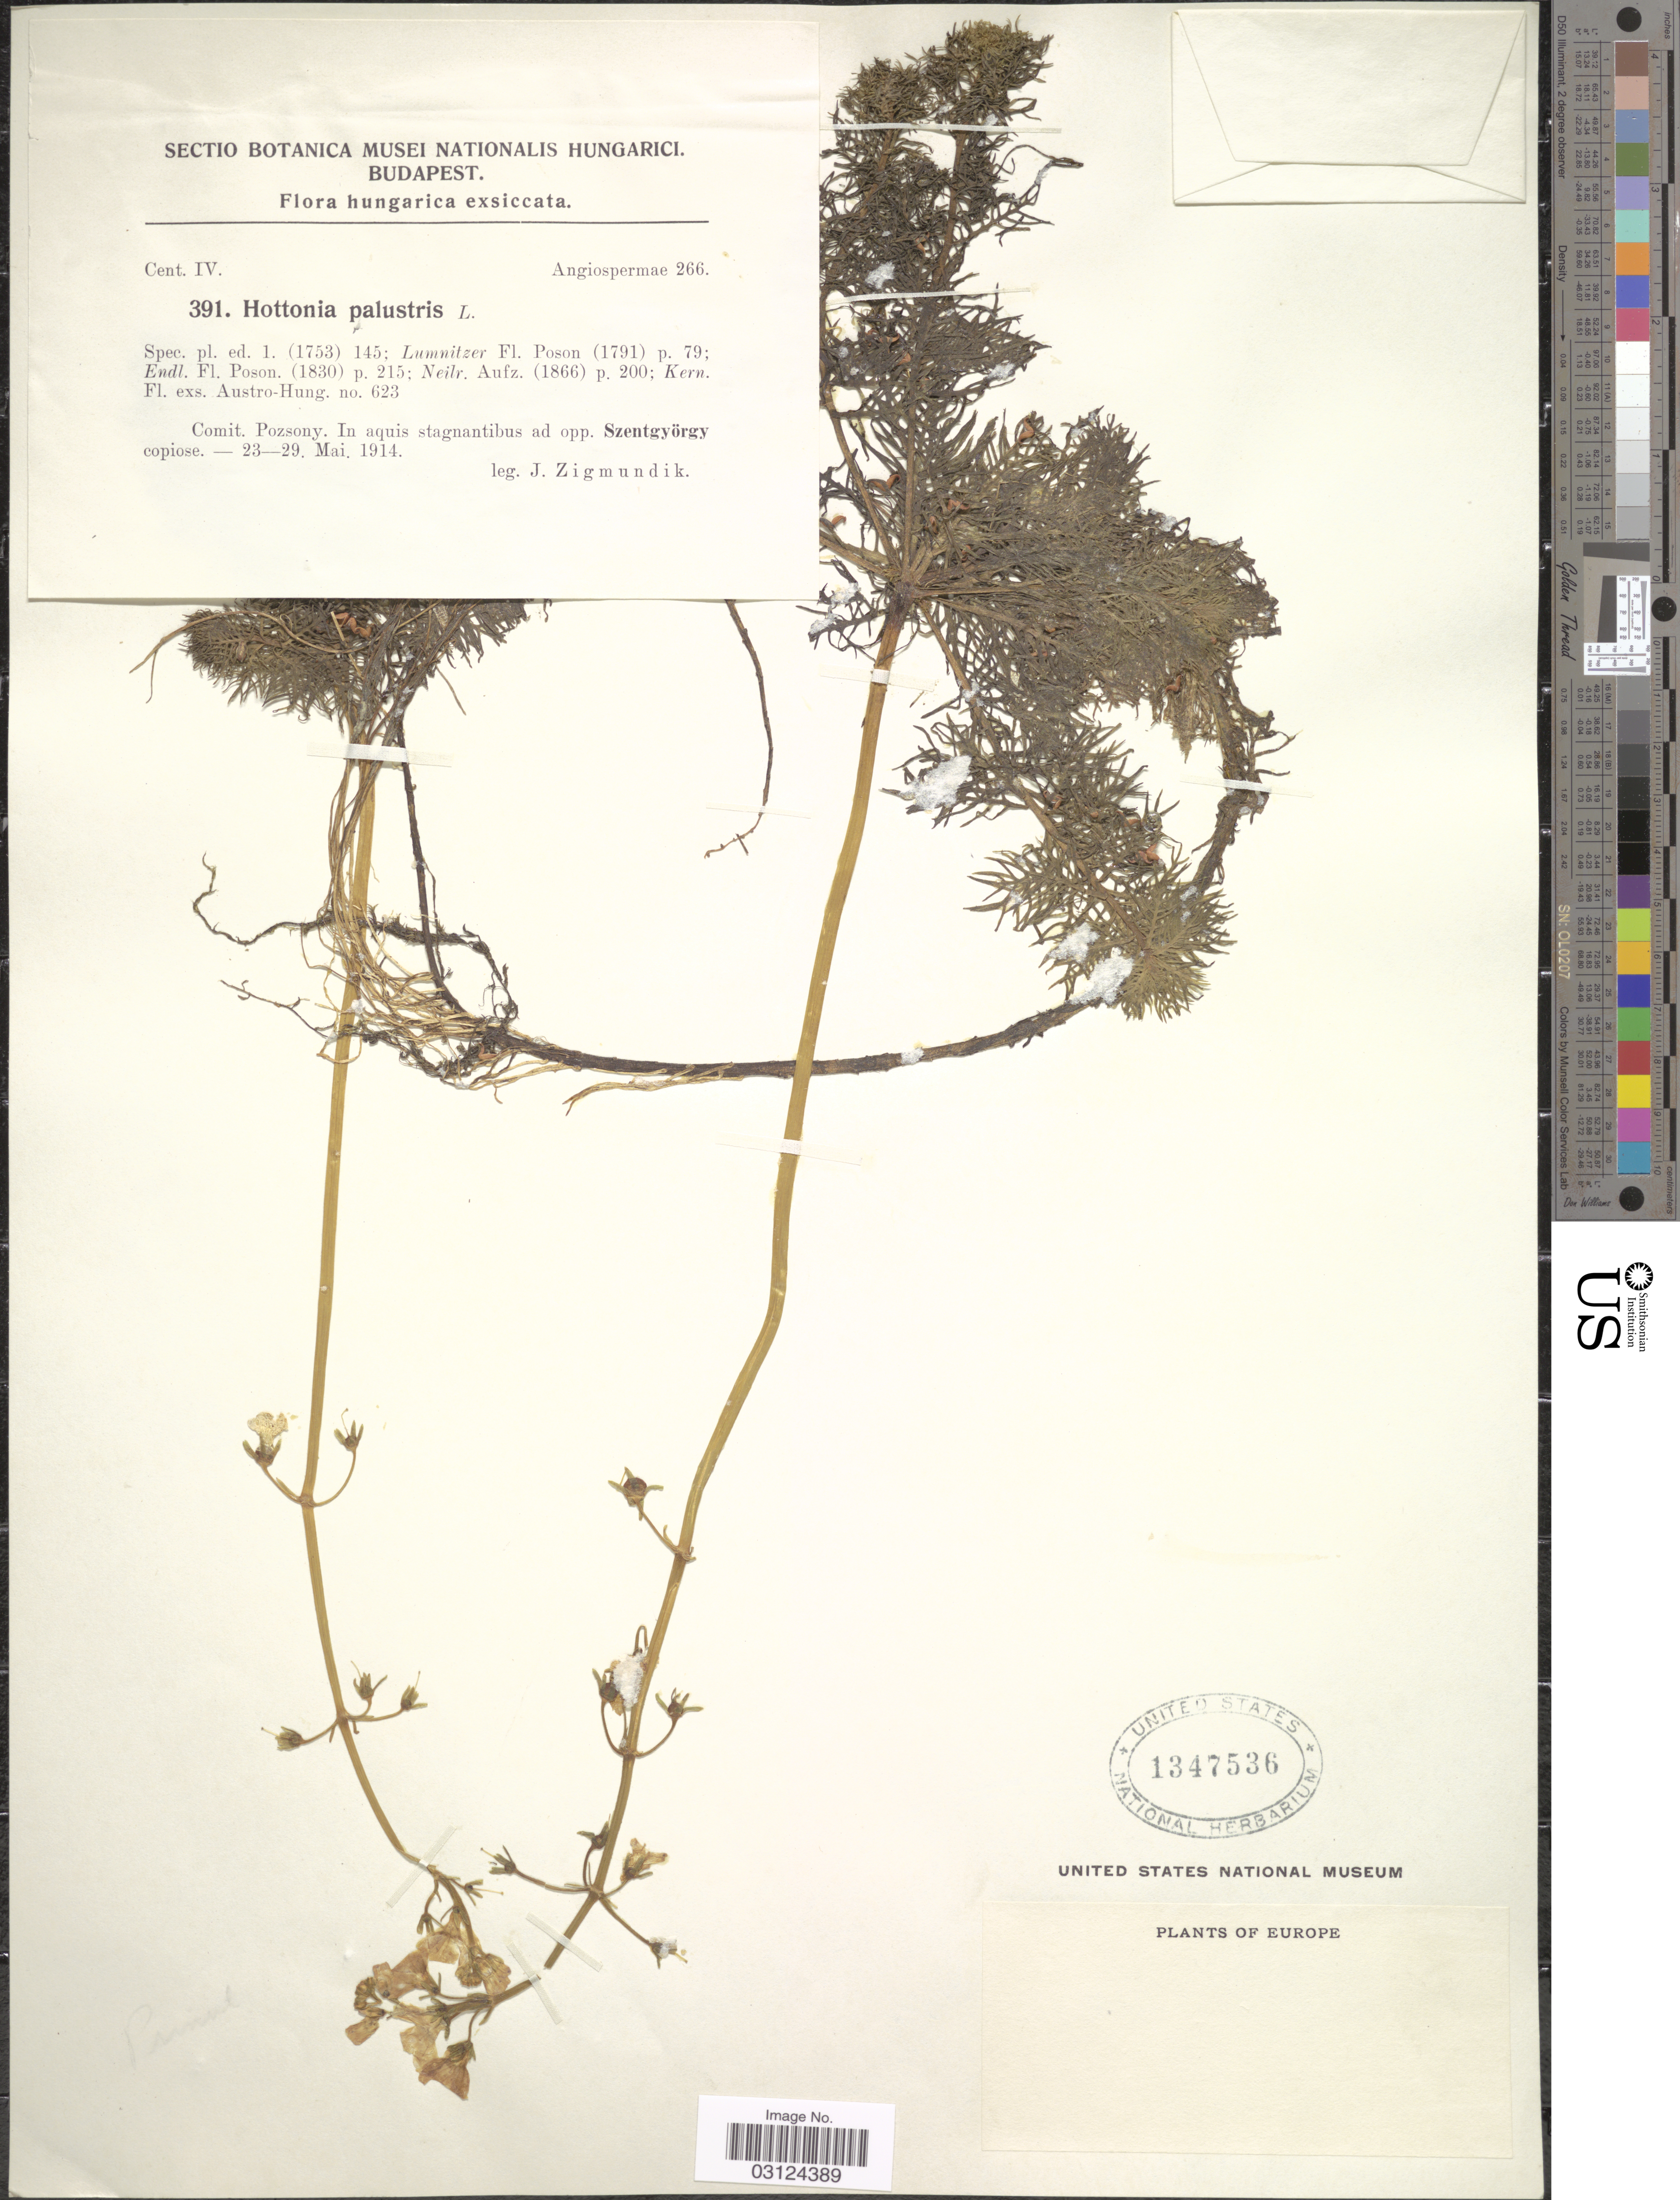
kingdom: Plantae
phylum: Tracheophyta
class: Magnoliopsida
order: Ericales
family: Primulaceae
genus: Hottonia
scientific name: Hottonia palustris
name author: L.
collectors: J. Zigmundik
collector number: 391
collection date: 1914-05-23/1914-05-29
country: Hungary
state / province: Budapest, Capital District of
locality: Comit. Pozsony. In aquis stagnantibus ad opp. Szentgyörgy copiose.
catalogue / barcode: US 1347536